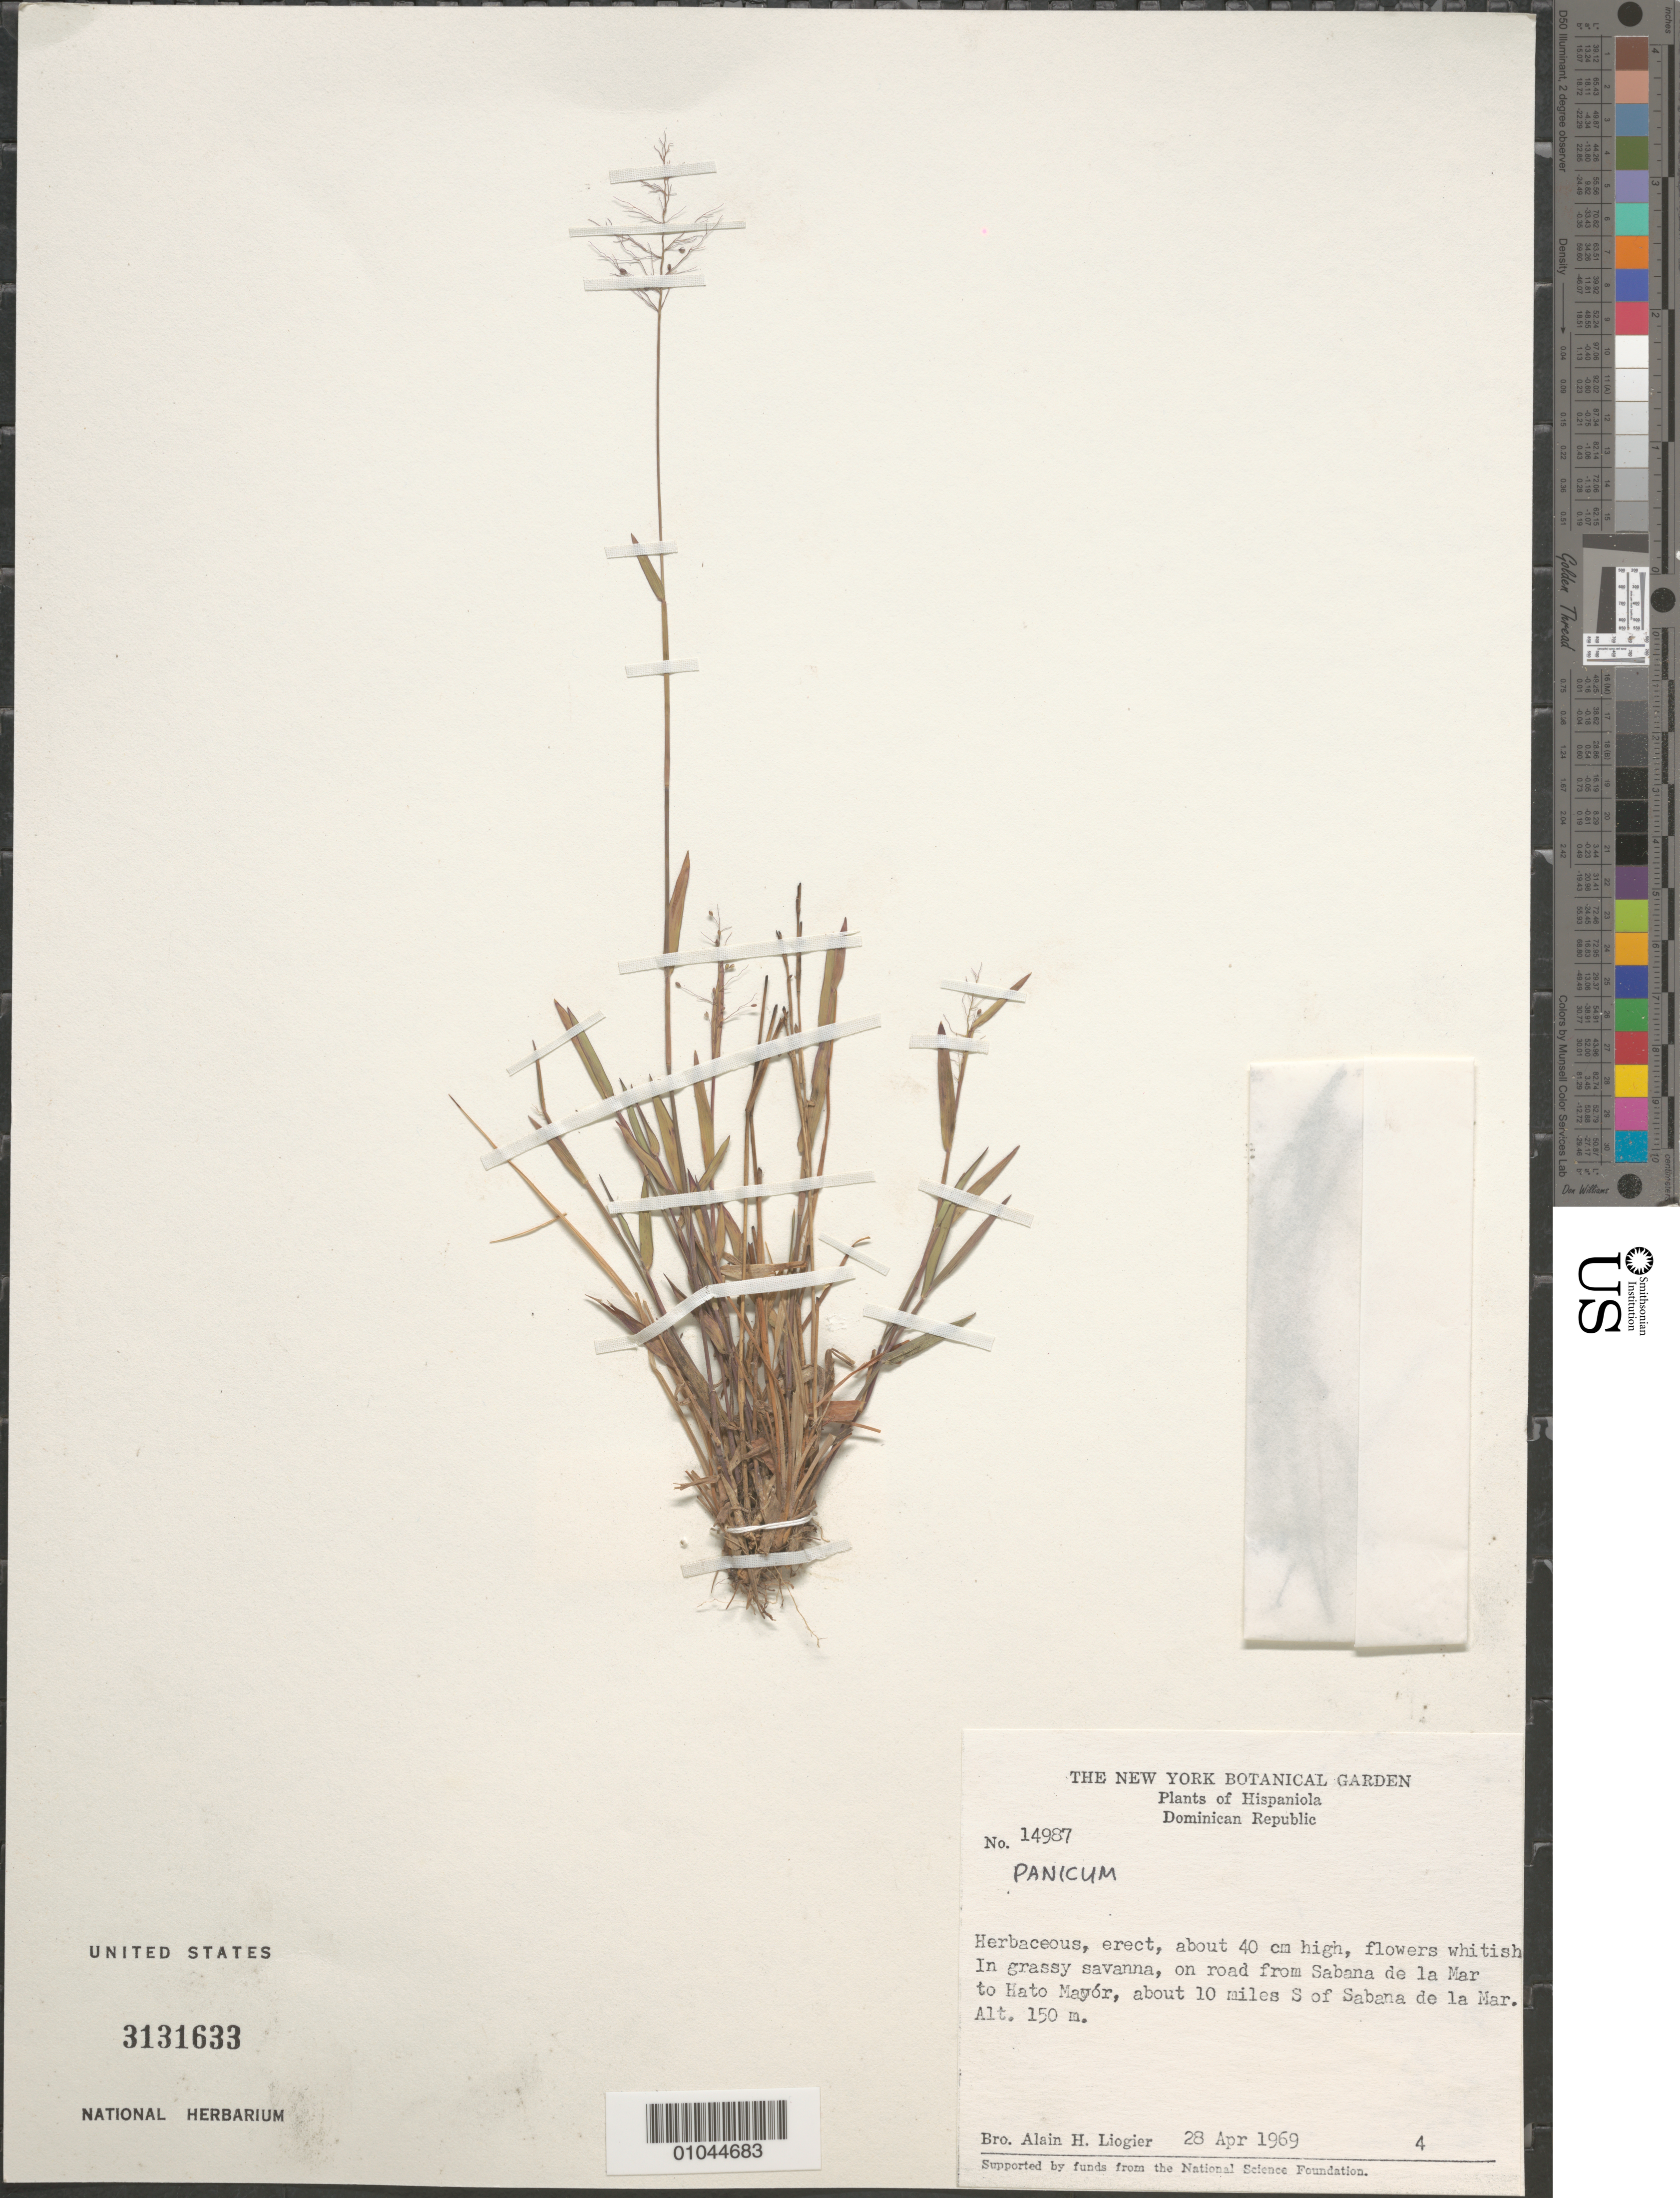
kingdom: Plantae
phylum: Tracheophyta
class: Liliopsida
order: Poales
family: Poaceae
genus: Panicum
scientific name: Panicum sp.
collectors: A. H. Liogier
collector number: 14987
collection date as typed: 28 Apr 1969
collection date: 1969-04-28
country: Dominican Republic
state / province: Hato Mayor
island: Hispaniola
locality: On road from Sabana de la Mar to Hato Mayor, about 10 miles S of Sabana de la Mar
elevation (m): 150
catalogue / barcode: US 3131633